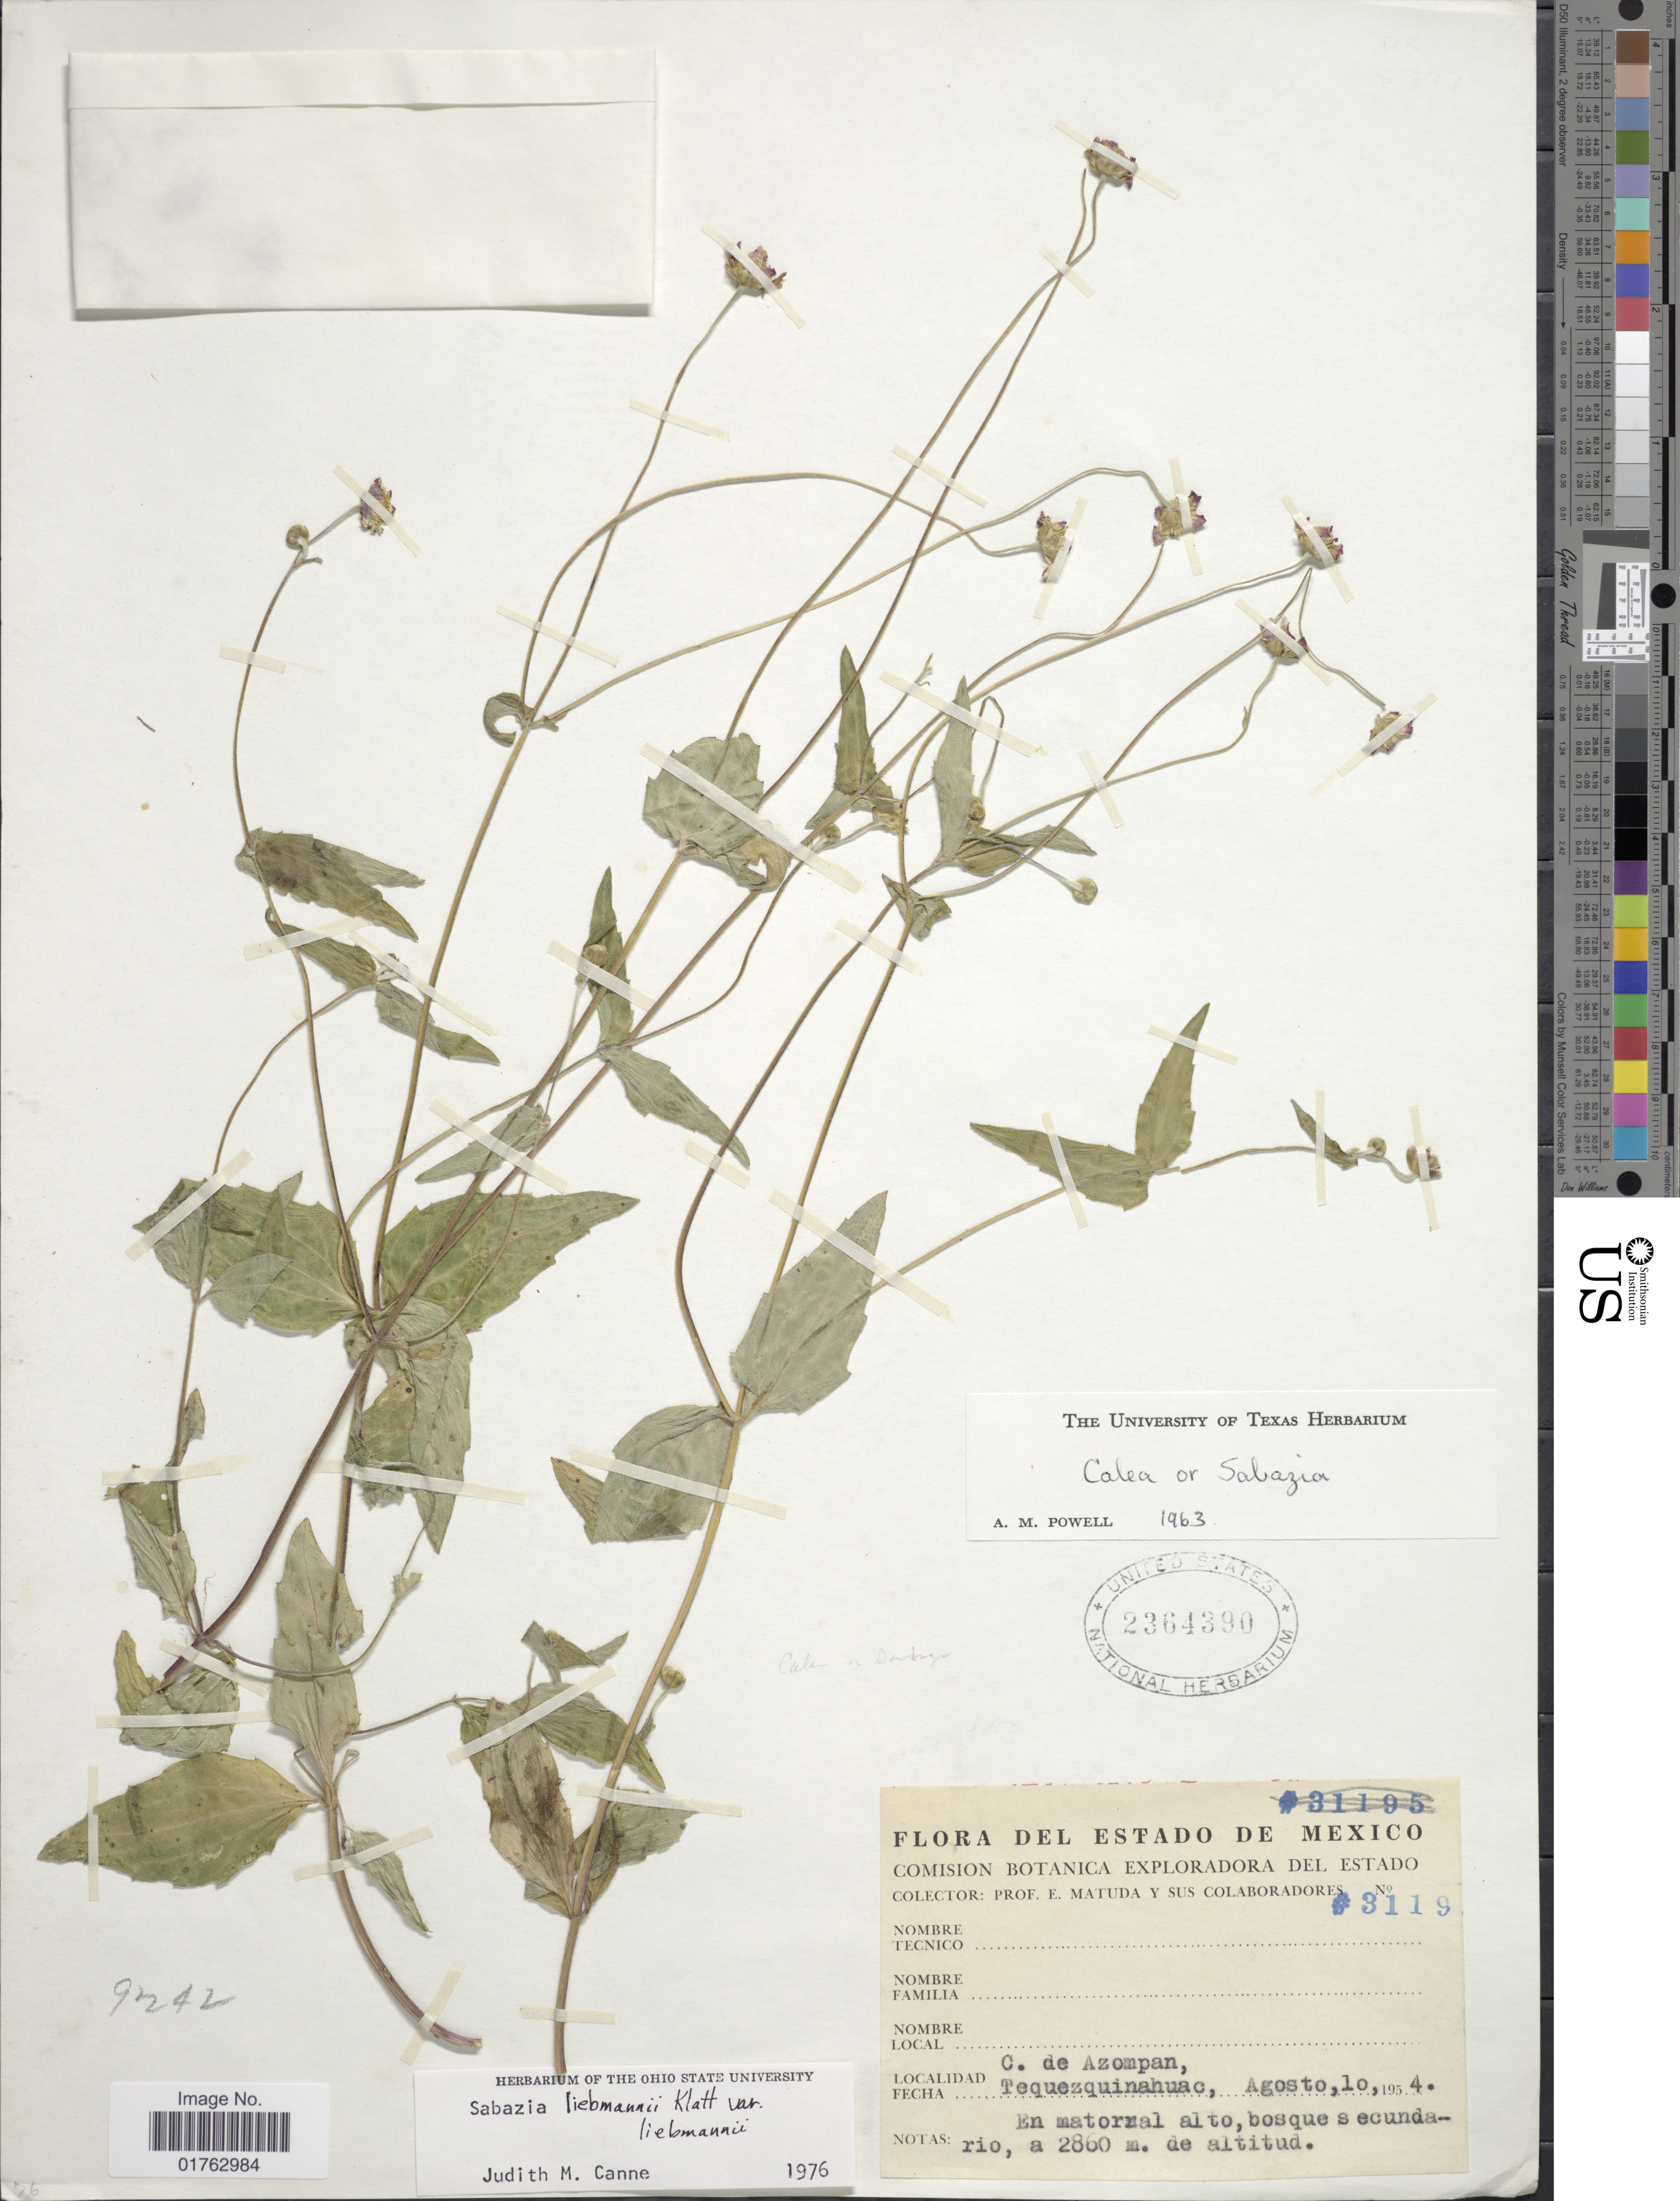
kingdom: Plantae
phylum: Tracheophyta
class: Magnoliopsida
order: Asterales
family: Asteraceae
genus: Sabazia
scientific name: Sabazia liebmannii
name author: Klatt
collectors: E. Matuda & et al.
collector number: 3119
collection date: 1954-08-10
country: Mexico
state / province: México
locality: C. de Azompan, Tequezquinahuac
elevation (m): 2860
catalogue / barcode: US 2364390